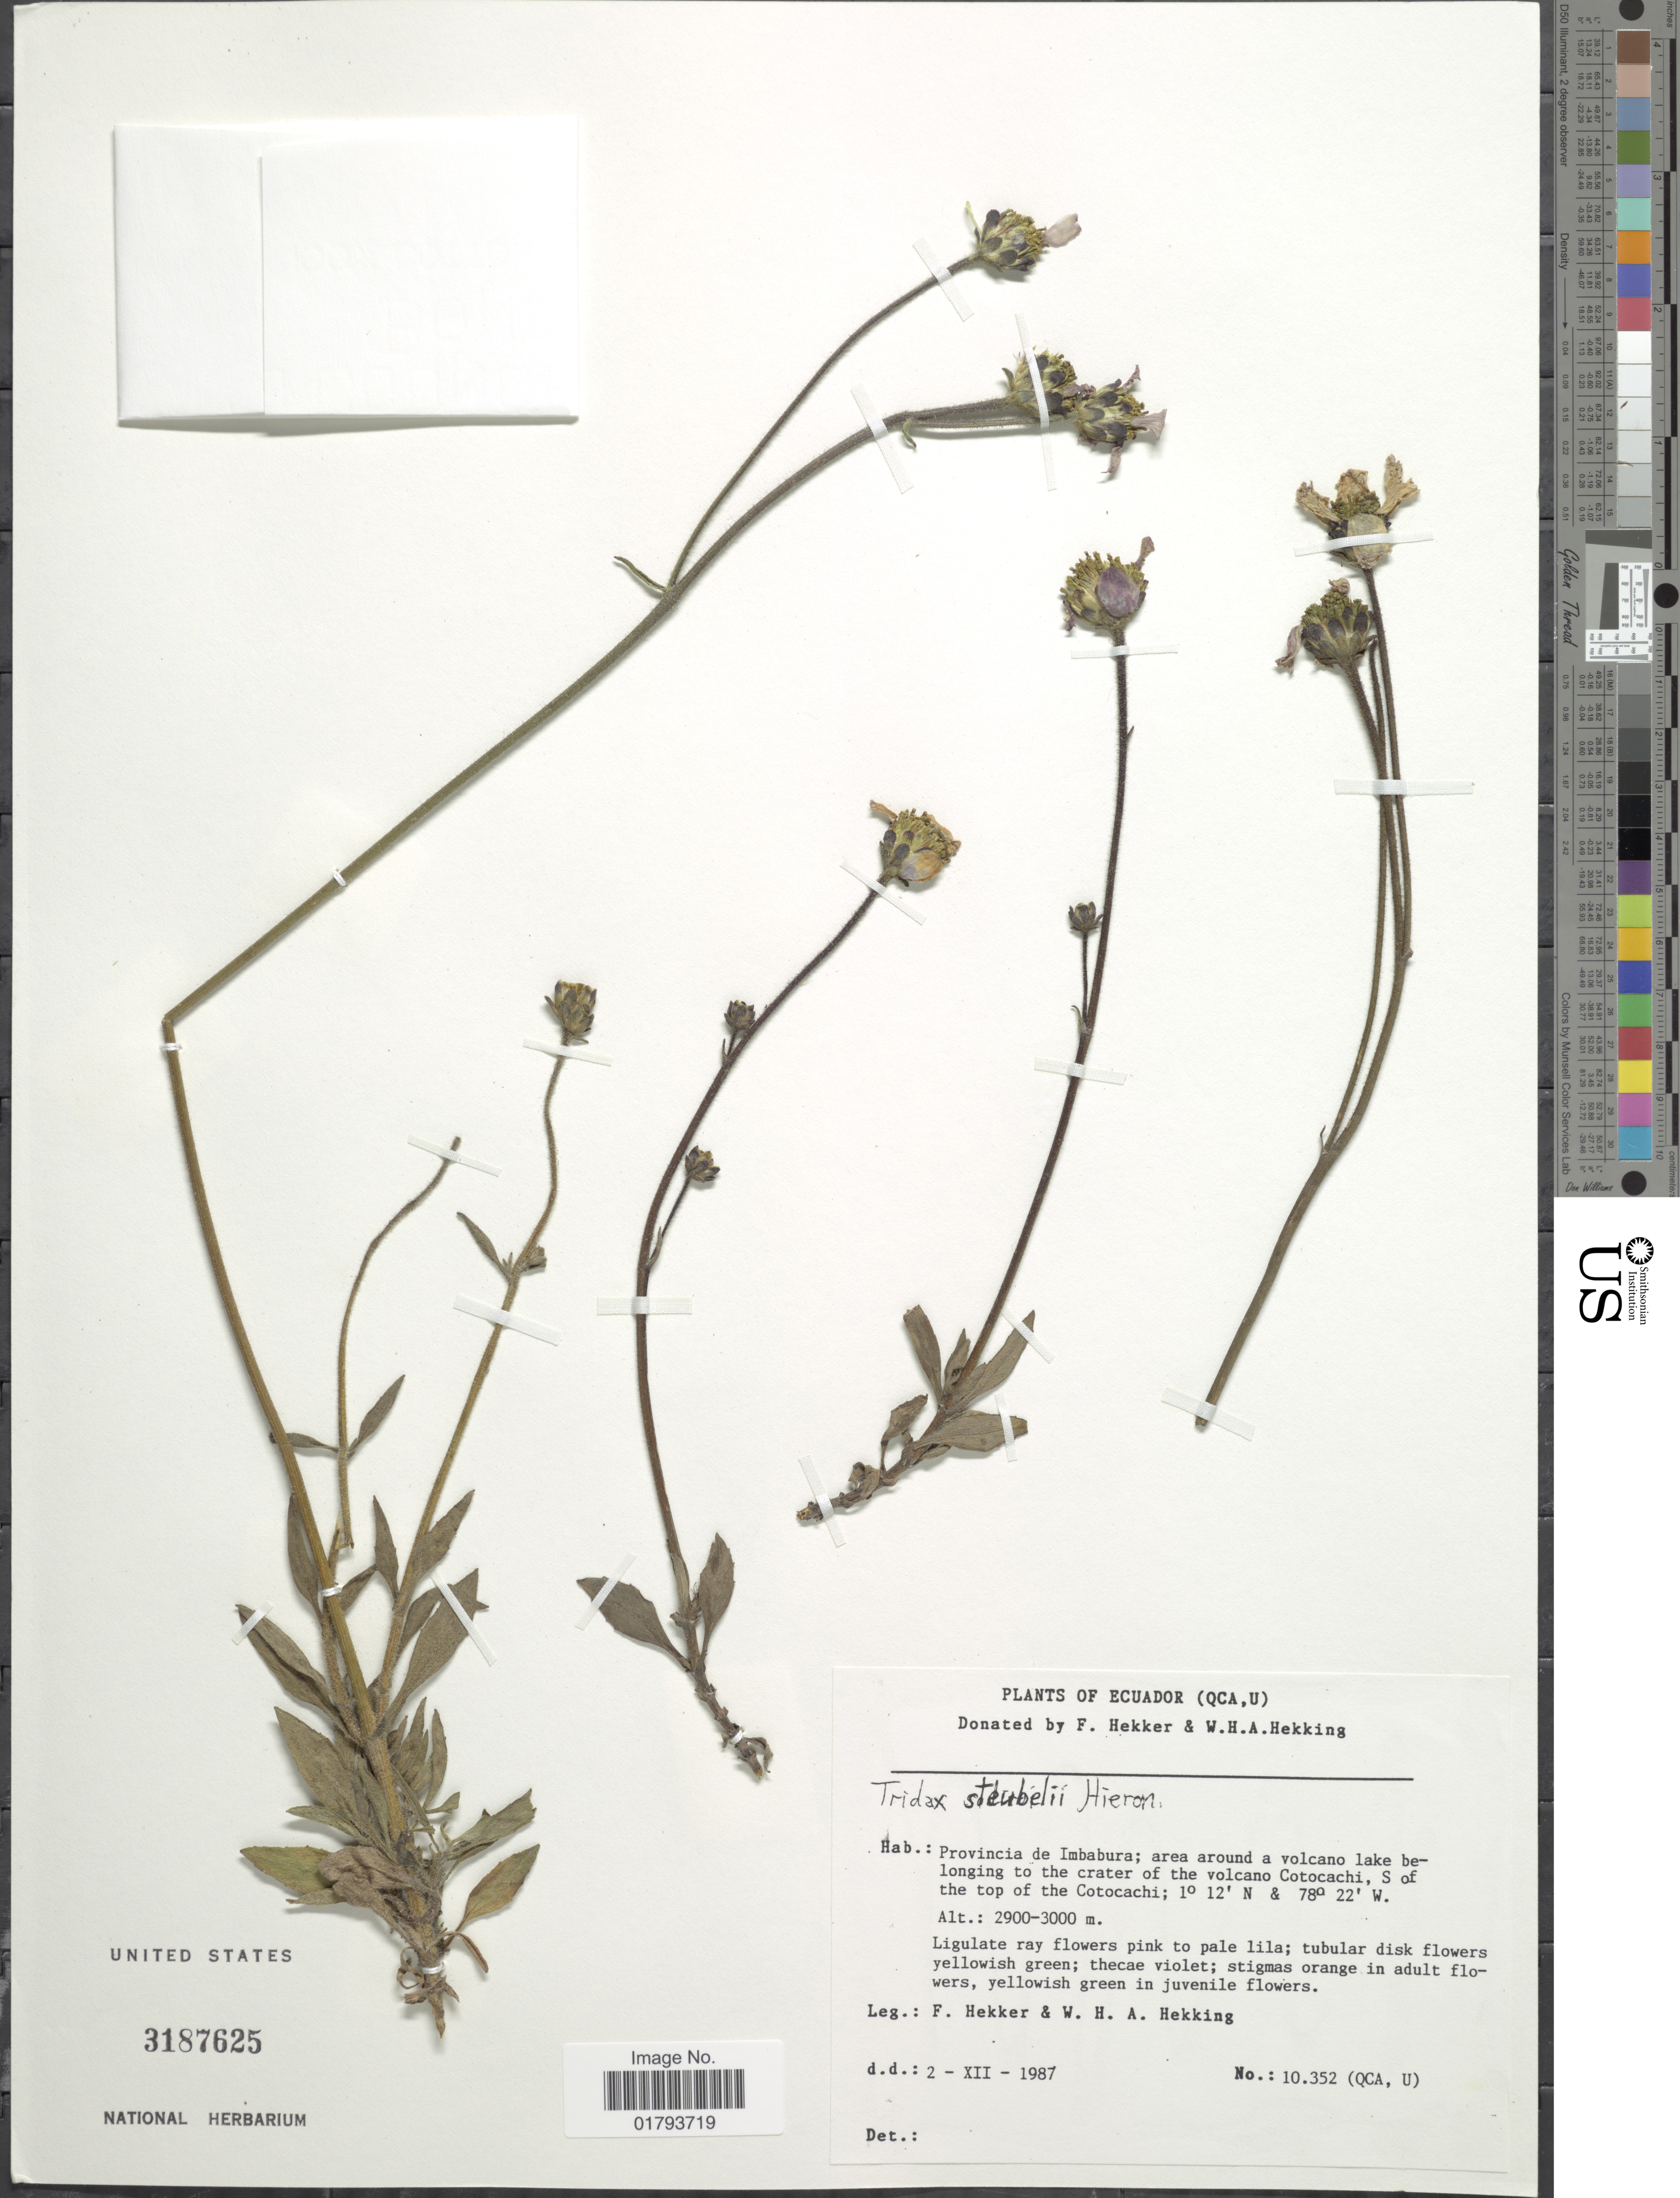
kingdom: Plantae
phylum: Tracheophyta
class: Magnoliopsida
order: Asterales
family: Asteraceae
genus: Tridax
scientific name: Tridax stuebelii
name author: Hieron.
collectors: F. Hekker & W. H. A. Hekking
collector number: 10352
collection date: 1987-12-02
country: Ecuador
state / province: Imbabura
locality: Area around a volcano lake belonging to the crater of the volcano Cotocachi, S of the top of the Cotocachi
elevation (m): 2900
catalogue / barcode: US 3187625